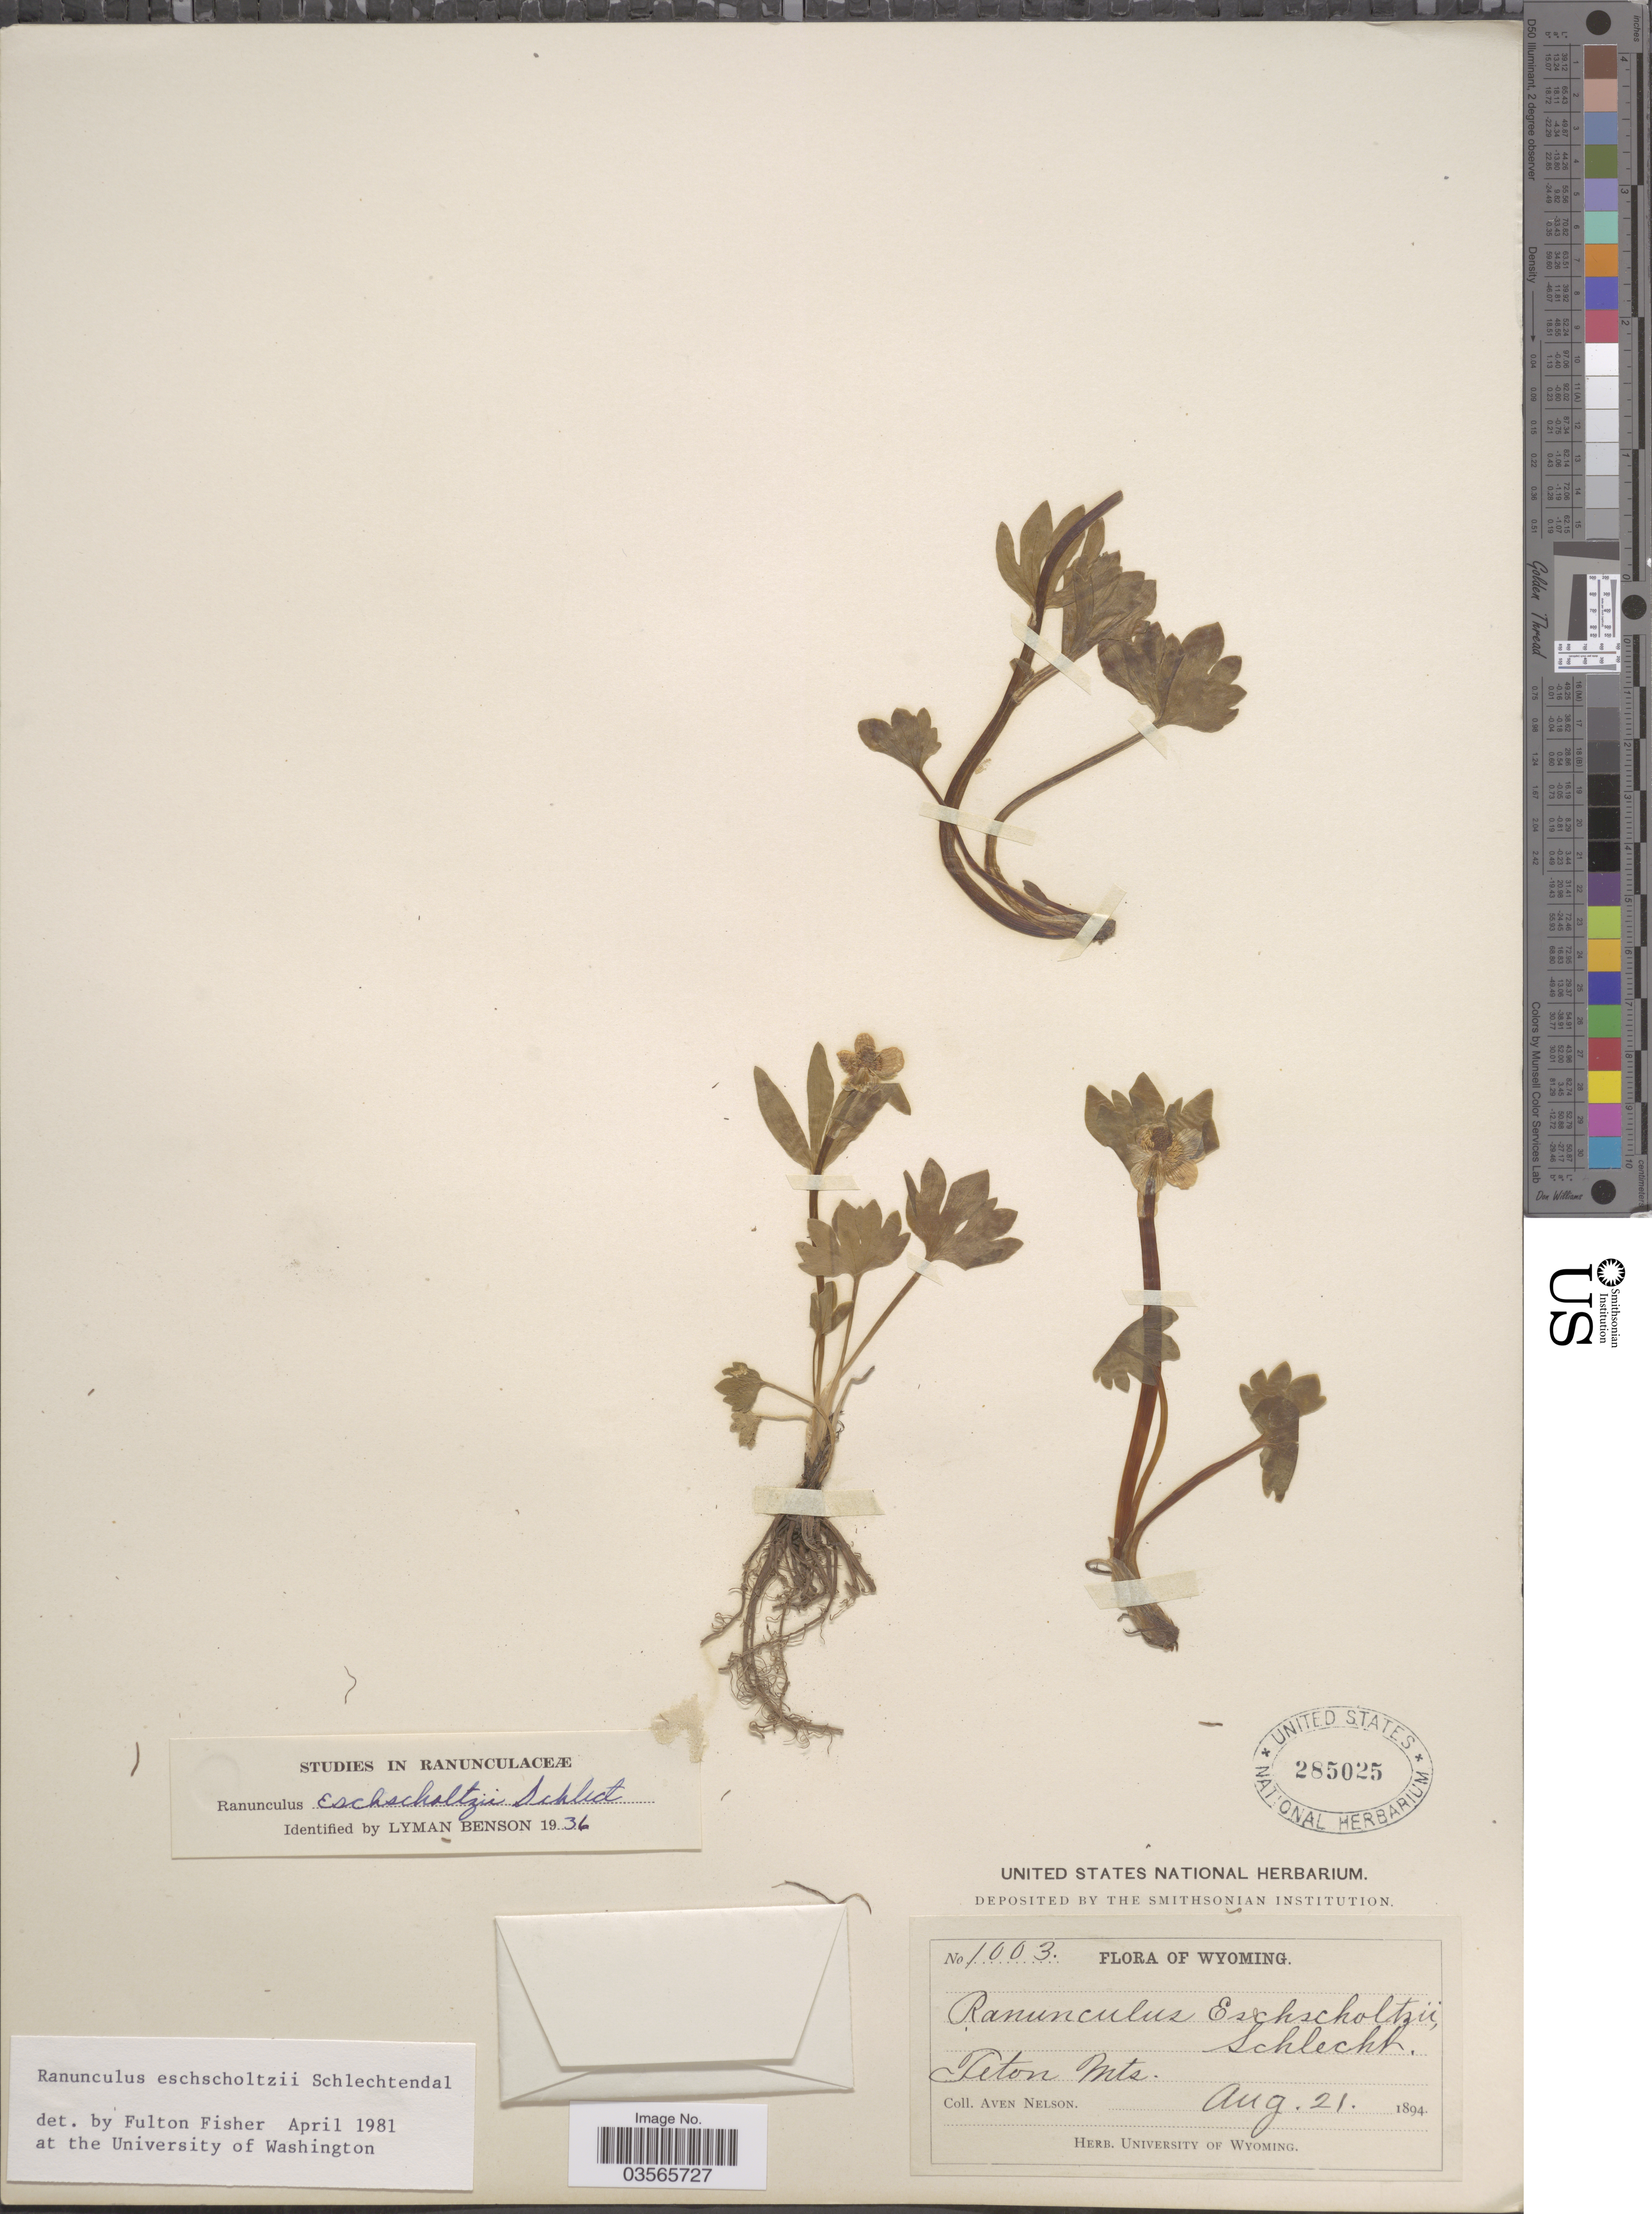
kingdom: Plantae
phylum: Tracheophyta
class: Magnoliopsida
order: Ranunculales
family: Ranunculaceae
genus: Ranunculus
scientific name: Ranunculus eschscholtzii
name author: Schltdl.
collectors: A. Nelson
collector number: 1003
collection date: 1894-08-21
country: United States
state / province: Wyoming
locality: Teton Mts.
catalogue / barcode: US 285025